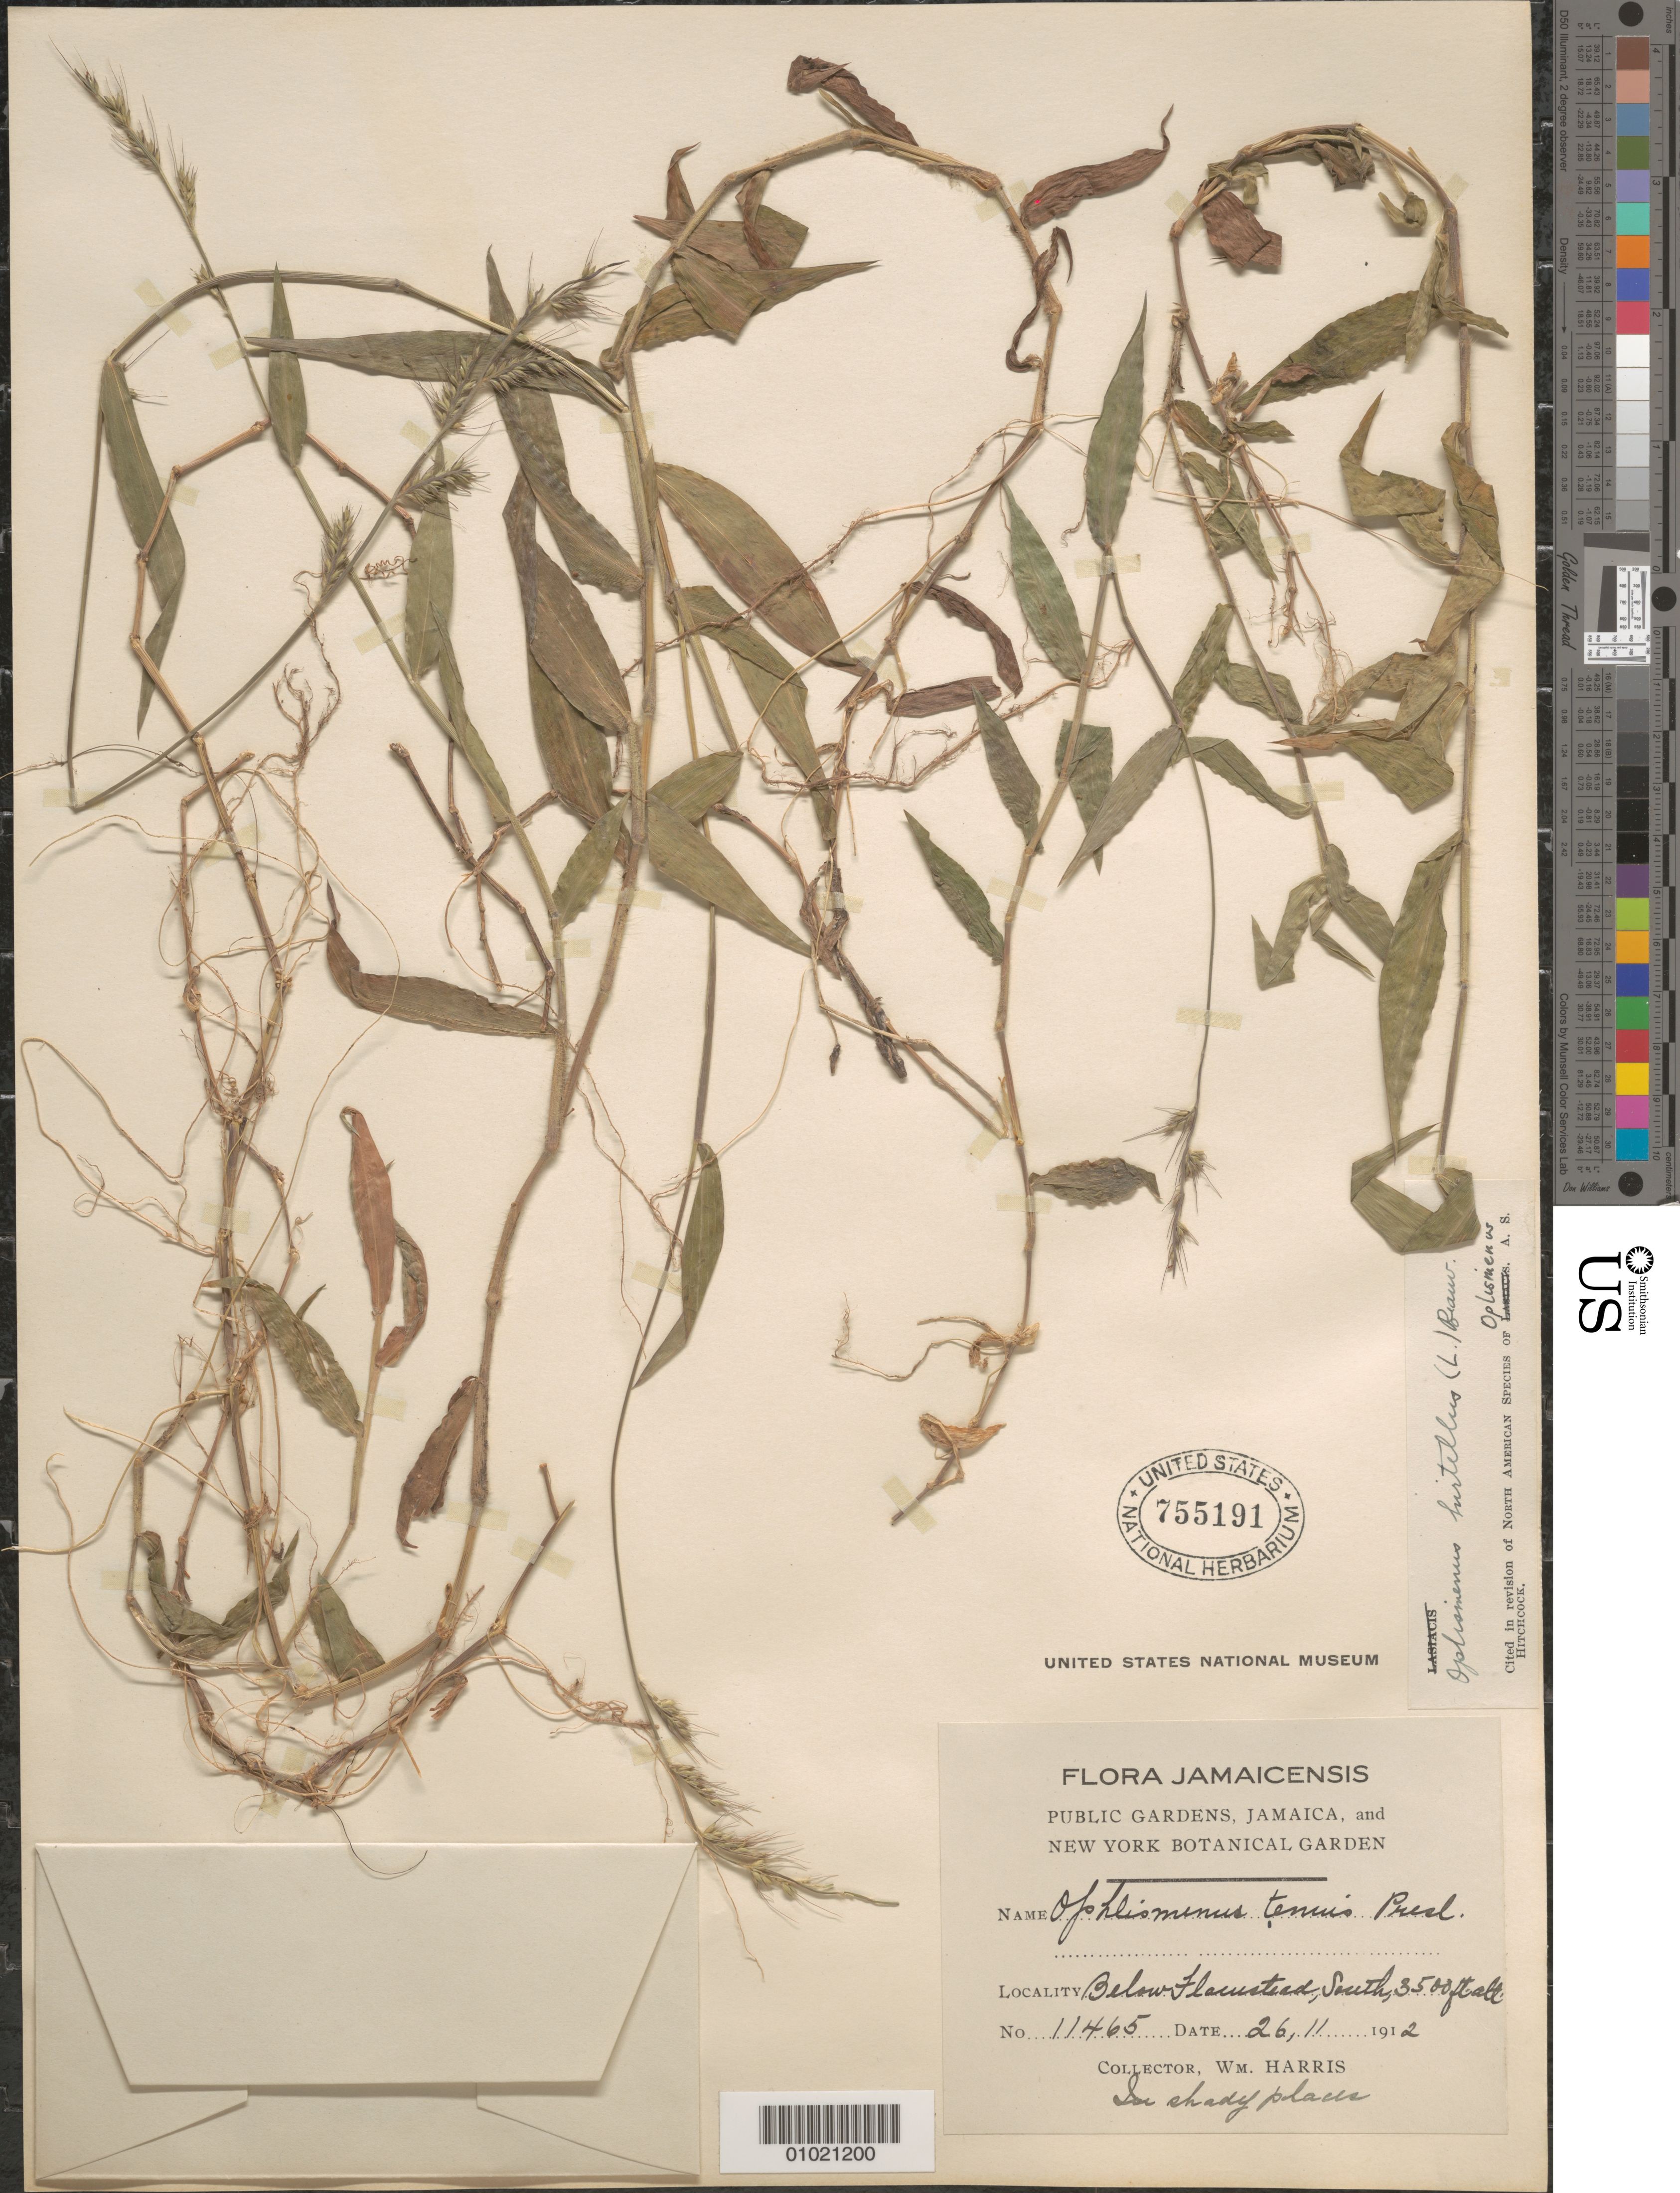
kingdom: Plantae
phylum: Tracheophyta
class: Liliopsida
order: Poales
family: Poaceae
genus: Oplismenus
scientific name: Oplismenus hirtellus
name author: (L.) P. Beauv.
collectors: W. Harris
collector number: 11465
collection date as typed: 26 Nov 1912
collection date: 1912-11-26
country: Jamaica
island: Jamaica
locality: Below "Flamsteed" [sp?], South. in shady places.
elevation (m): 107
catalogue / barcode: US 755191